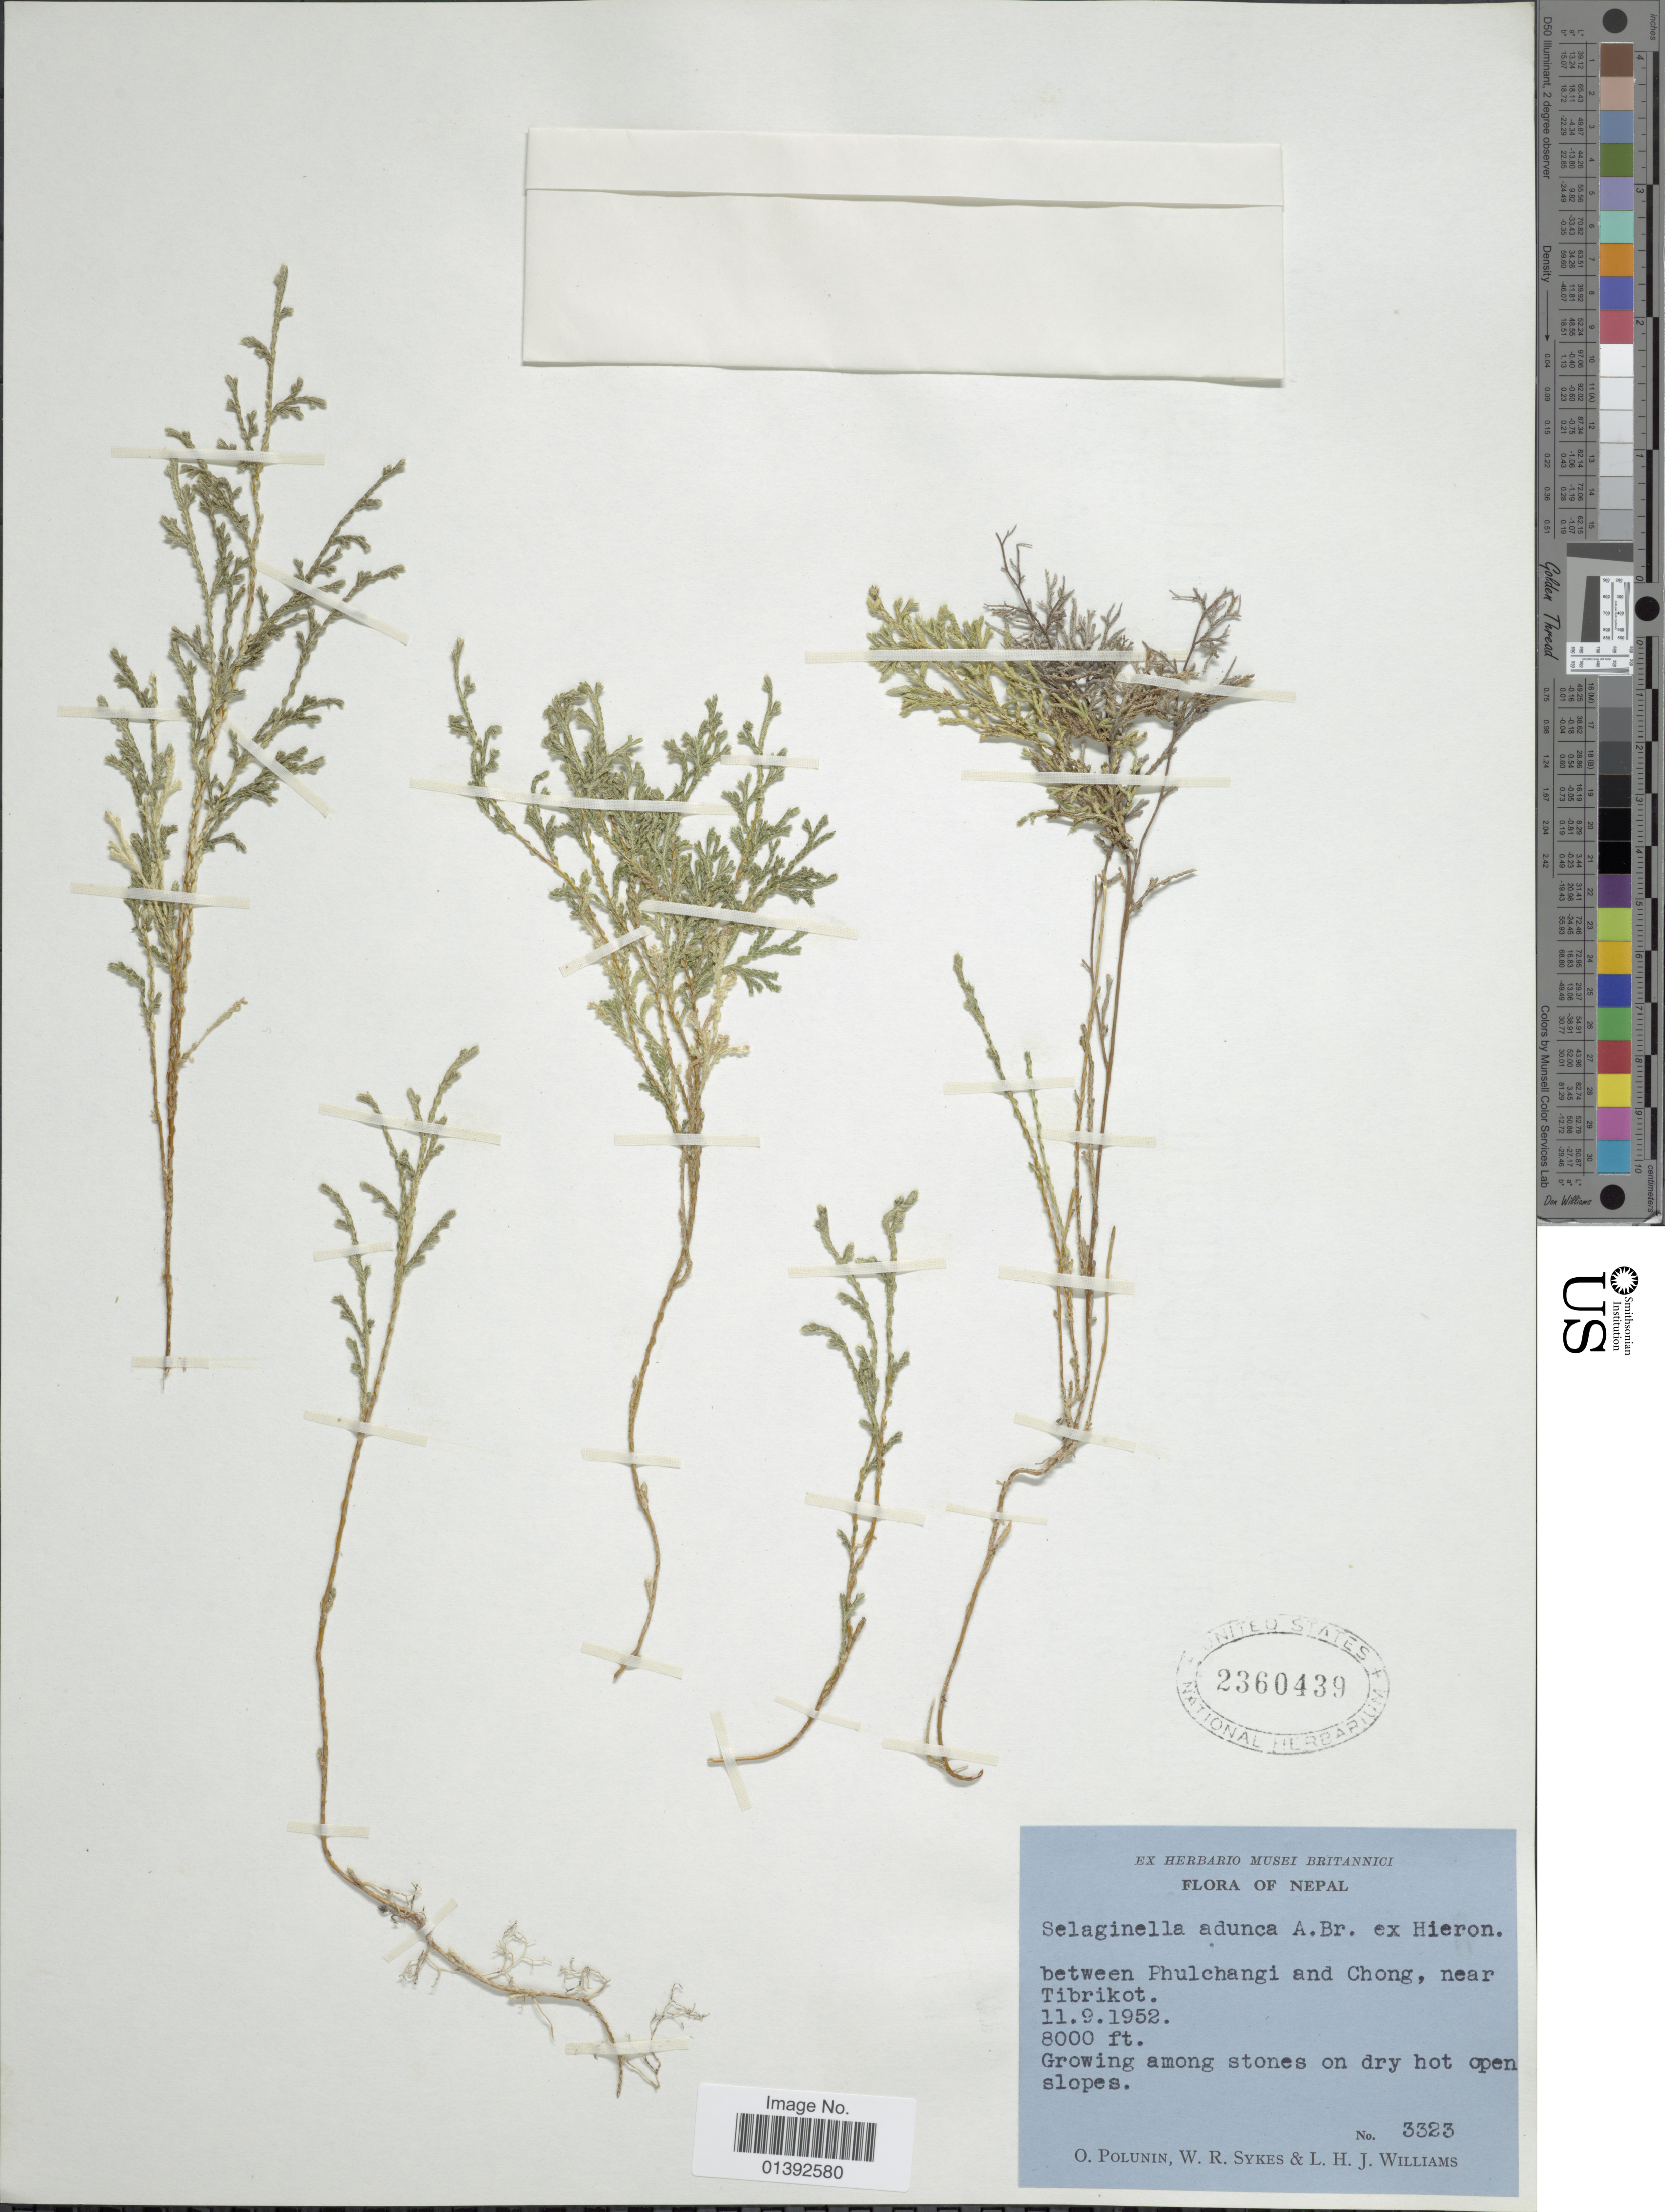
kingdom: Plantae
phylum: Tracheophyta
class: Lycopodiopsida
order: Selaginellales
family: Selaginellaceae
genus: Selaginella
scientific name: Selaginella adunca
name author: A. Braun ex Hieron.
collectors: O. V. Polunin, W. R. Sykes & L. H. J. Williams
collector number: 3323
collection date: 1952-09-11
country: Nepal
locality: Between Phulchangi and Chong, near Tibrikot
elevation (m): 2438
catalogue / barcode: US 2360439